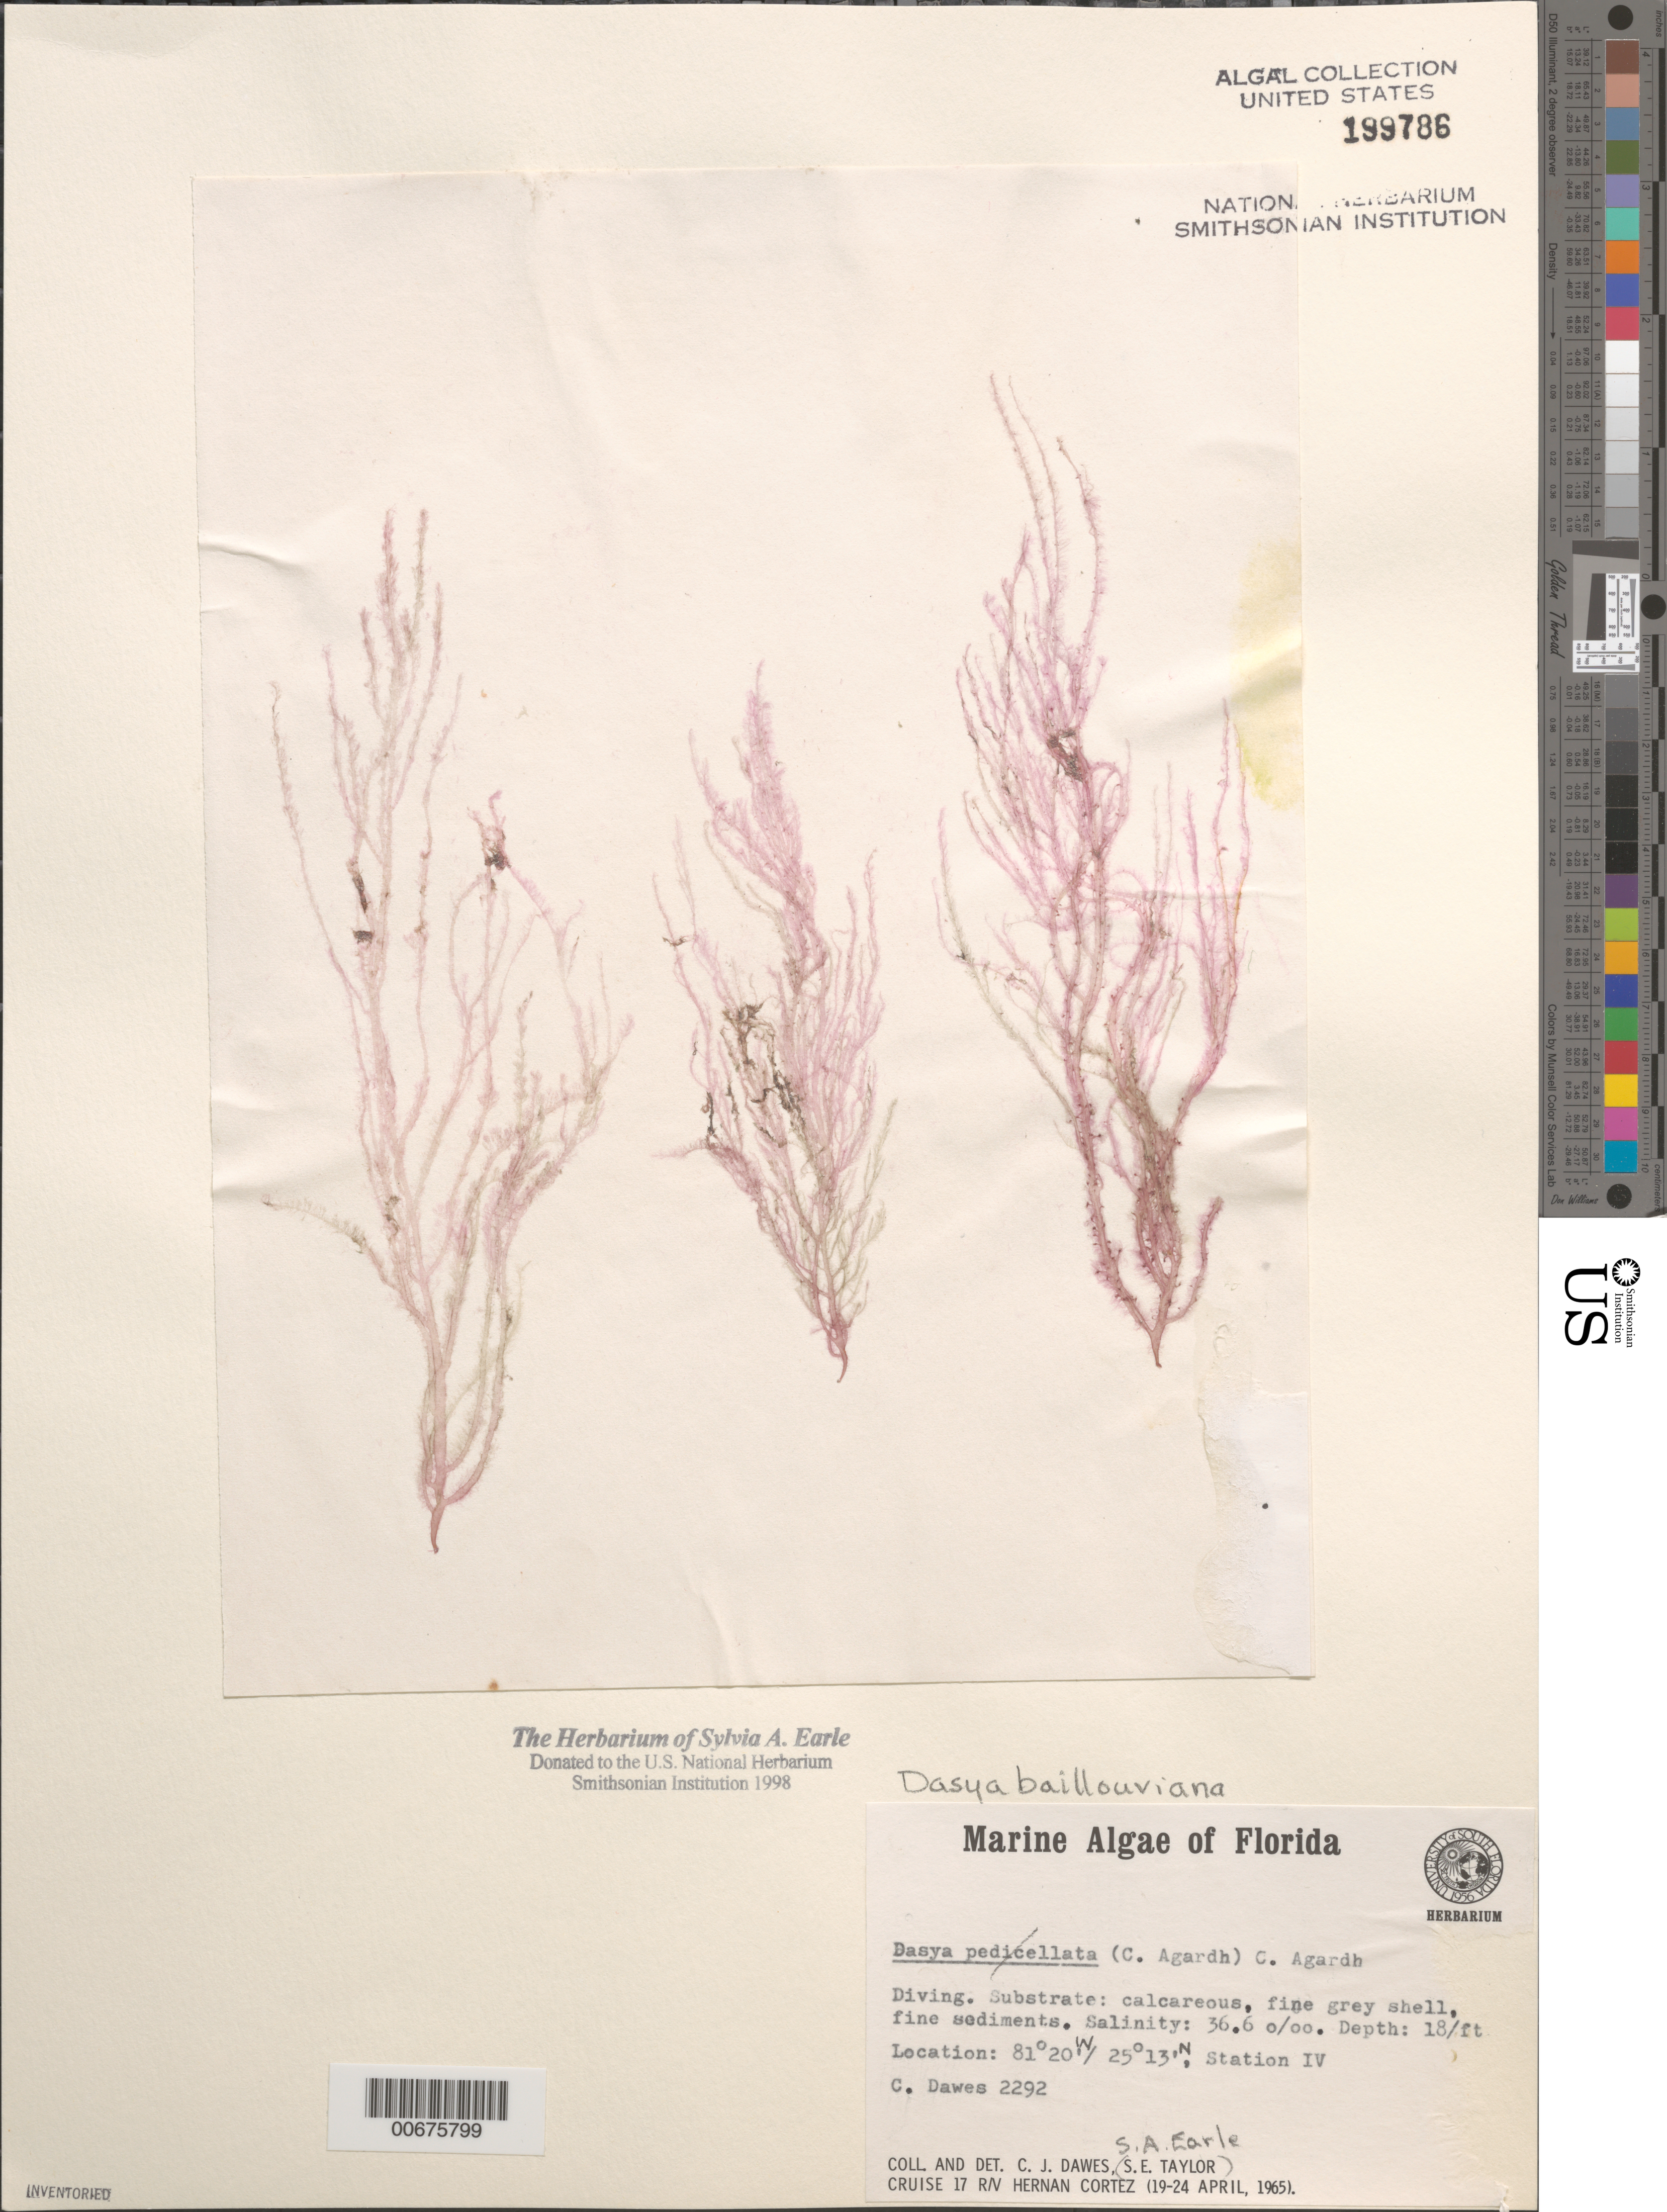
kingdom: Plantae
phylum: Rhodophyta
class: Florideophyceae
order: Ceramiales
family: Dasyaceae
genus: Dasya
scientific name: Dasya pedicellata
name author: (C. Agardh) C. Agardh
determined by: Algae name updating Project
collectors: C. Dawes & S. A. Earle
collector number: CJD 2292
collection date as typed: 19 Apr 1965 to 24 Apr 1965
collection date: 1965-04-19/1965-04-24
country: United States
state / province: Florida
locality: Gulf of Mexico off Everglades National Park, west of Cape Sable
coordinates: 25 13' N, 81 20' W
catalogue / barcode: US 199786